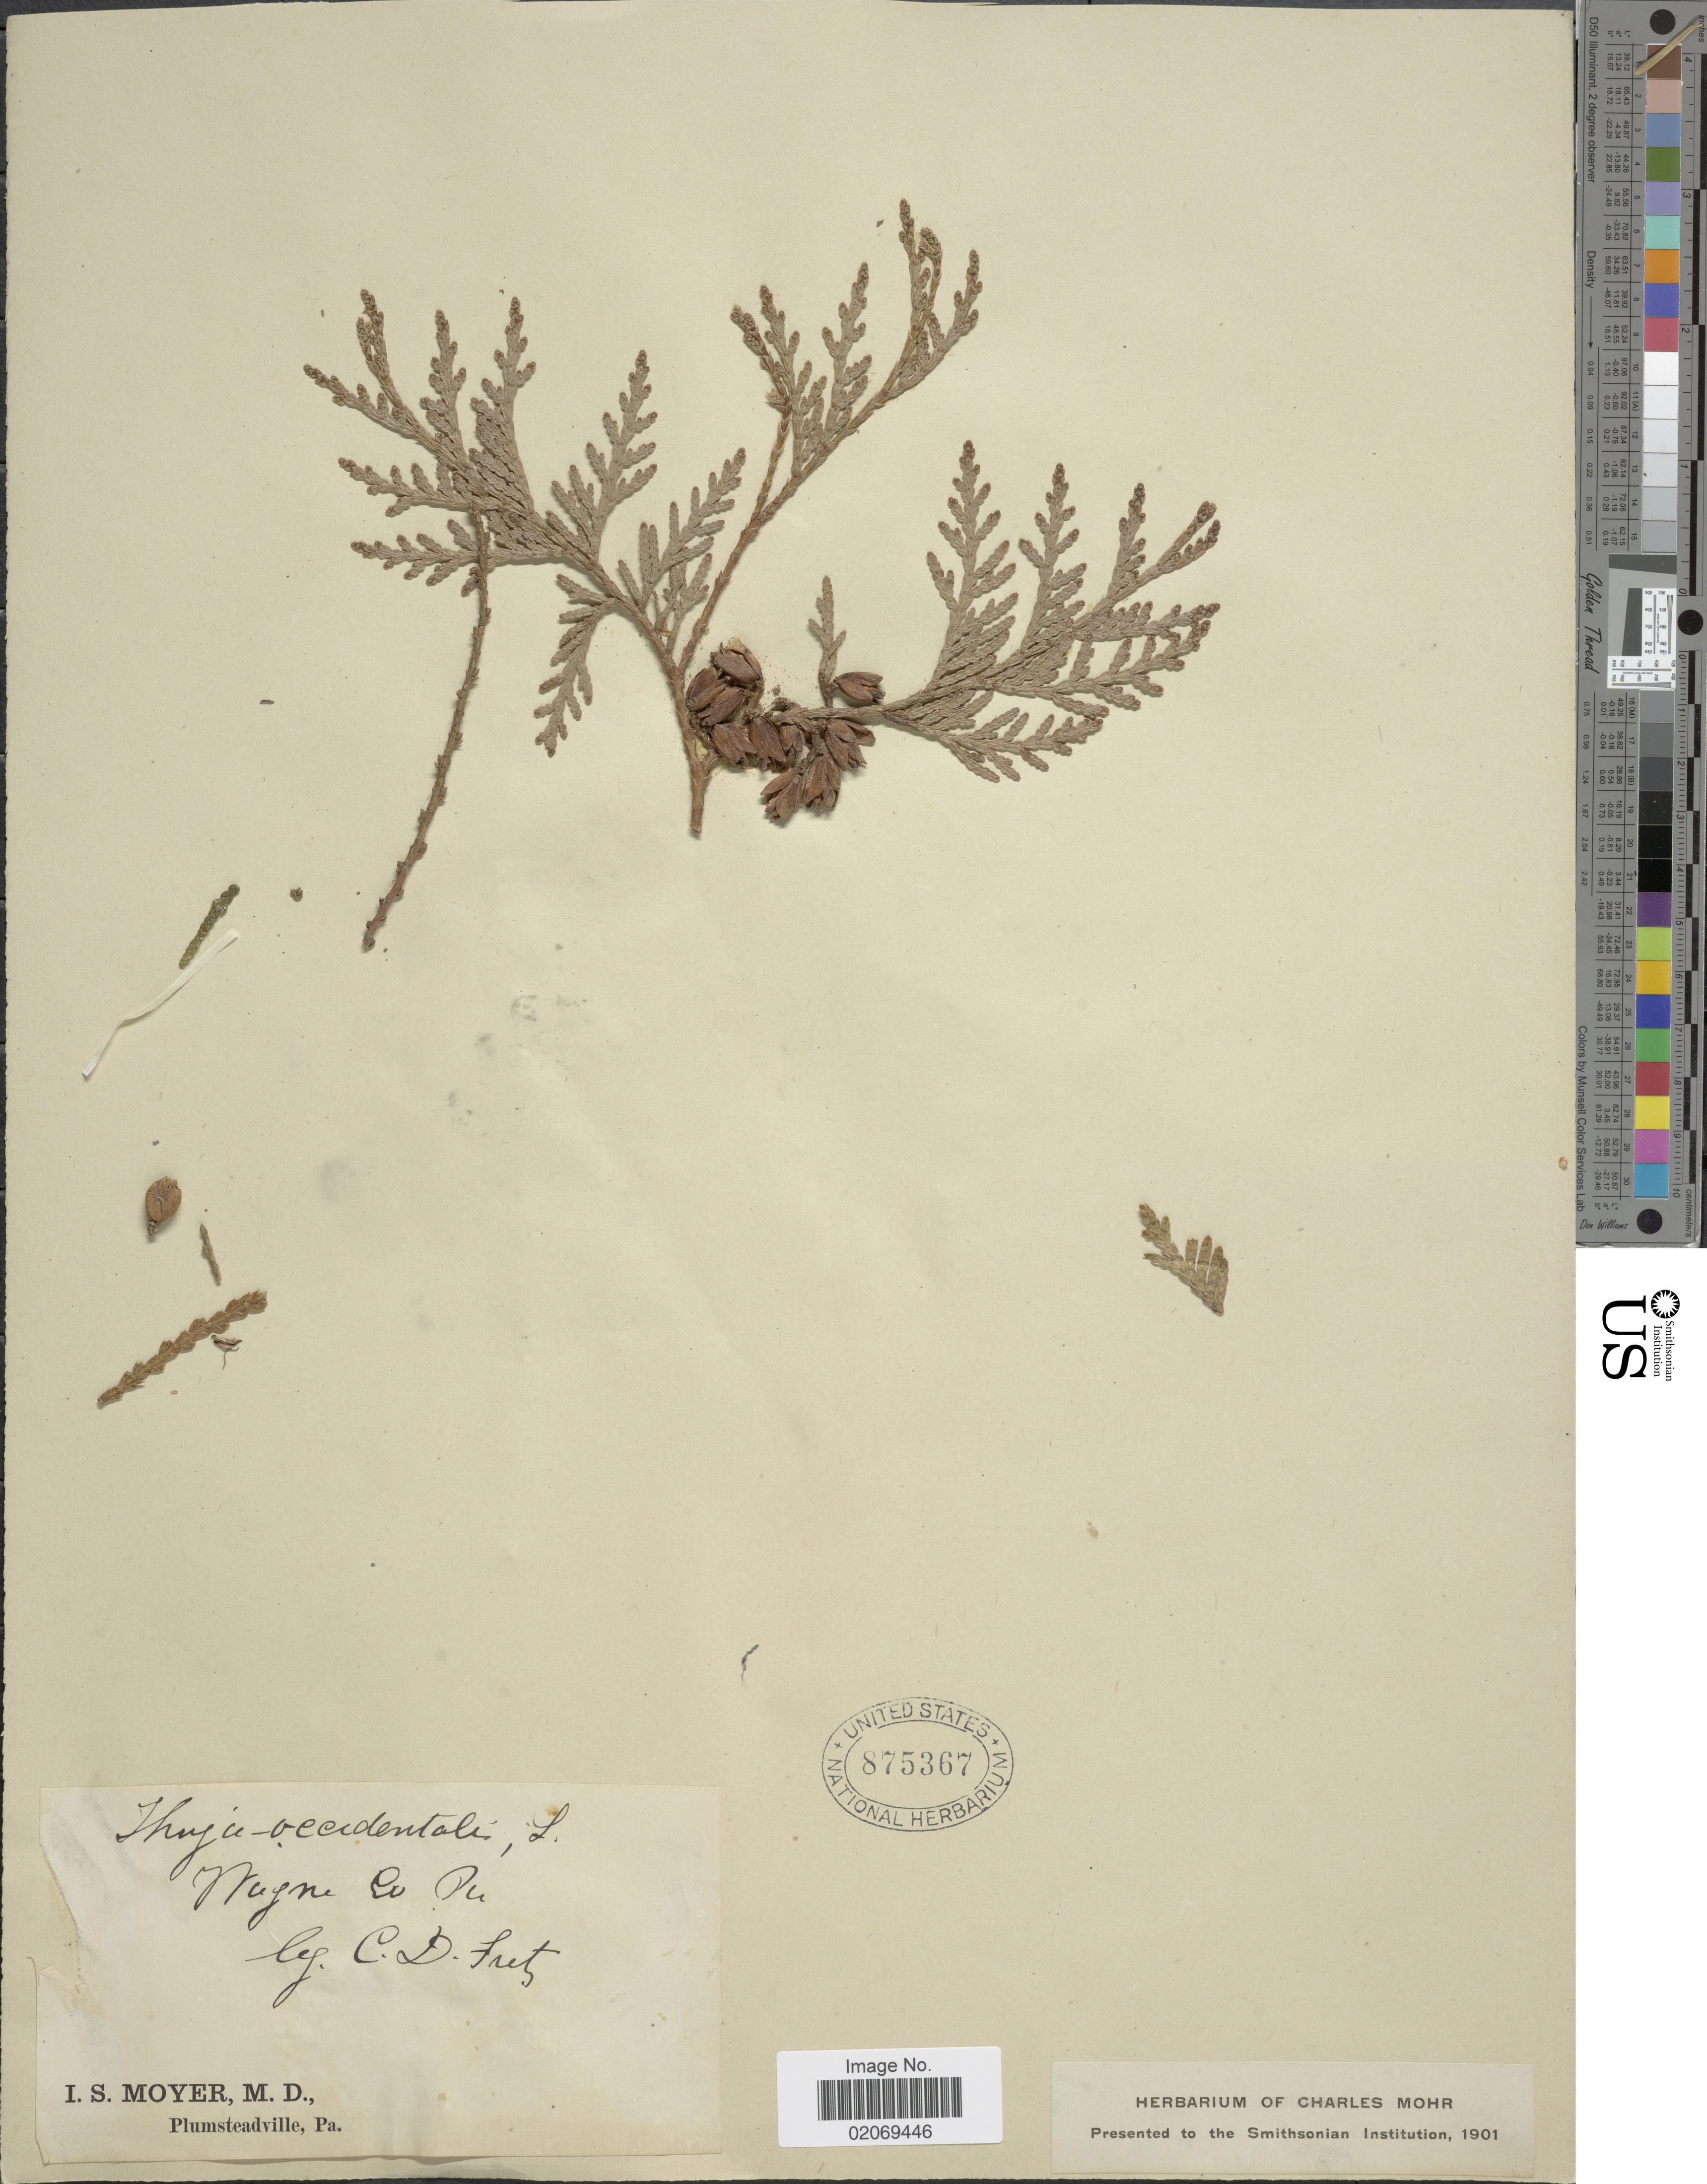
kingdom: Plantae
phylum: Tracheophyta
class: Pinopsida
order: Pinales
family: Cupressaceae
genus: Thuja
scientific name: Thuja occidentalis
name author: L.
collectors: C. D. Fretz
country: United States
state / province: Pennsylvania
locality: Wayne Co.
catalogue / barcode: US 875367